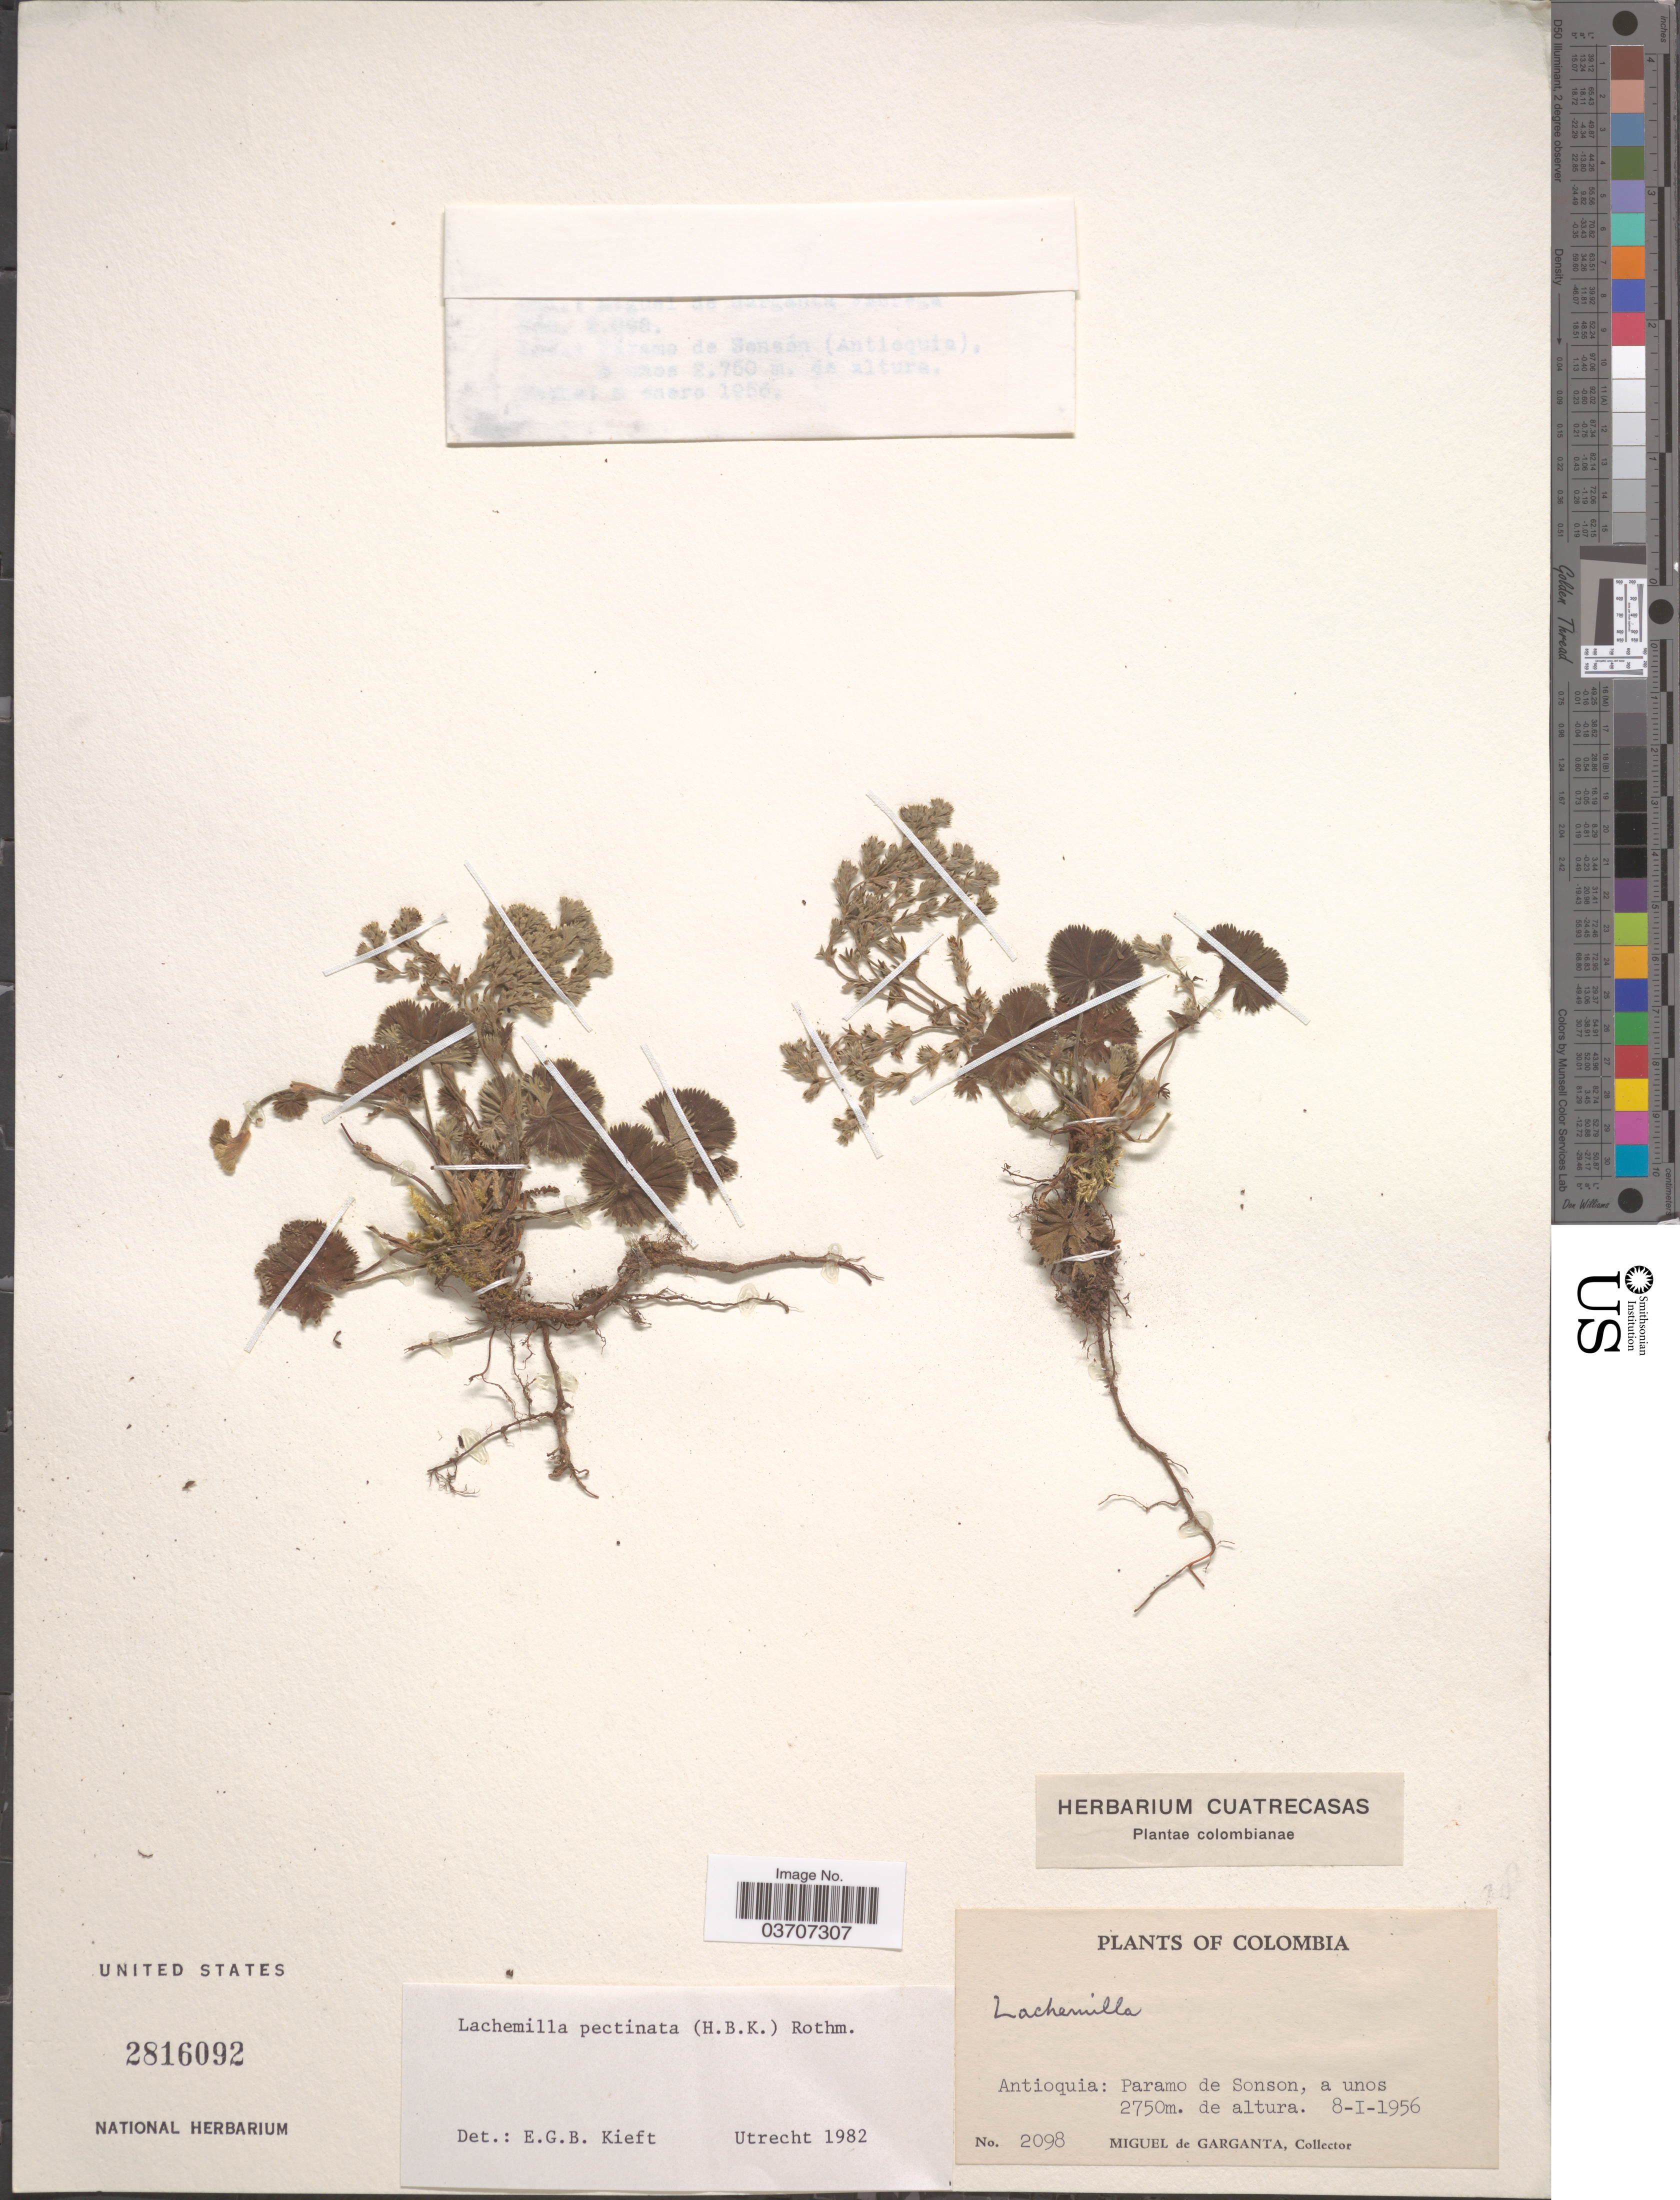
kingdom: Plantae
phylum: Tracheophyta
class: Magnoliopsida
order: Rosales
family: Rosaceae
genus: Lachemilla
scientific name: Lachemilla pectinata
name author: (Kunth) Rothm.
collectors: M. Garganta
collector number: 2098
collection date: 1956-01-08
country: Colombia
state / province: Antioquia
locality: Paramo de Sonson.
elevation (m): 2750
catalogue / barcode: US 2816092